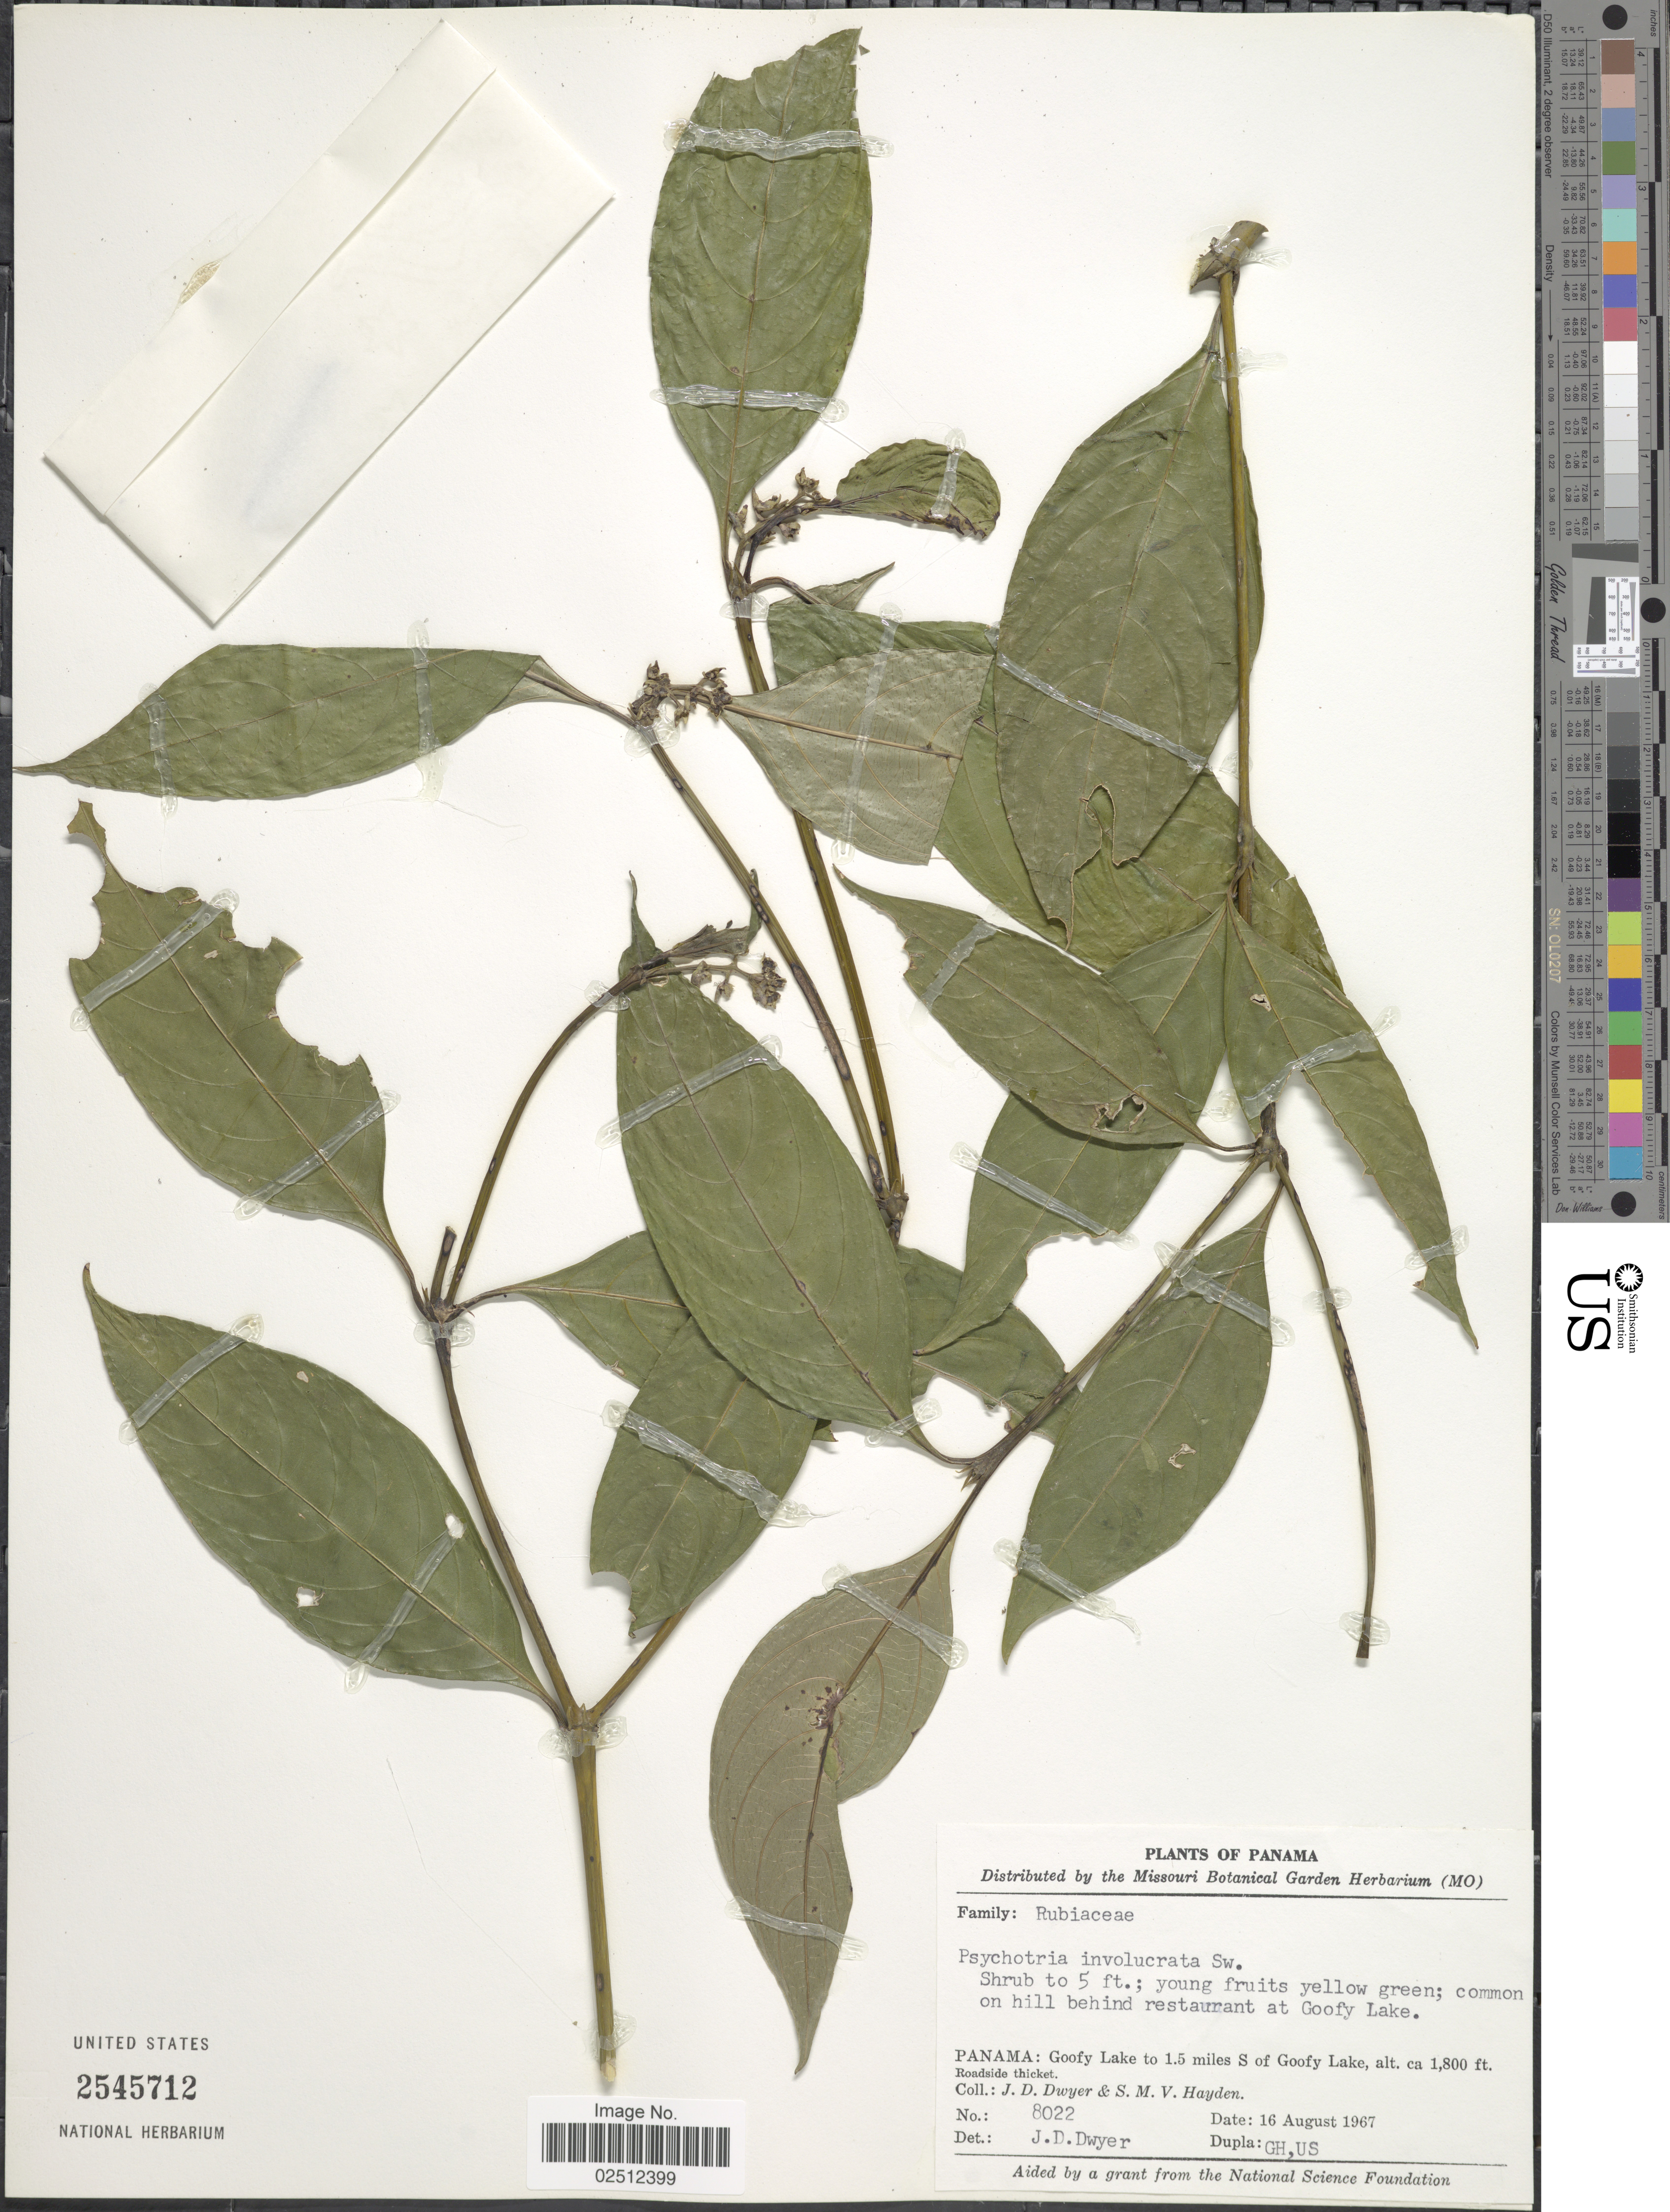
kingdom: Plantae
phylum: Tracheophyta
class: Magnoliopsida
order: Gentianales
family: Rubiaceae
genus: Psychotria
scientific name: Psychotria involucrata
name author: Sw.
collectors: J. D. Dwyer & S. M. Hayden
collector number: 8022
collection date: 1967-08-16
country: Panama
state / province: Panamá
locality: Panama: Goofy Lake to 1.5 miles S of Goofy Lake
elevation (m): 549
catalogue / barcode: US 2545712